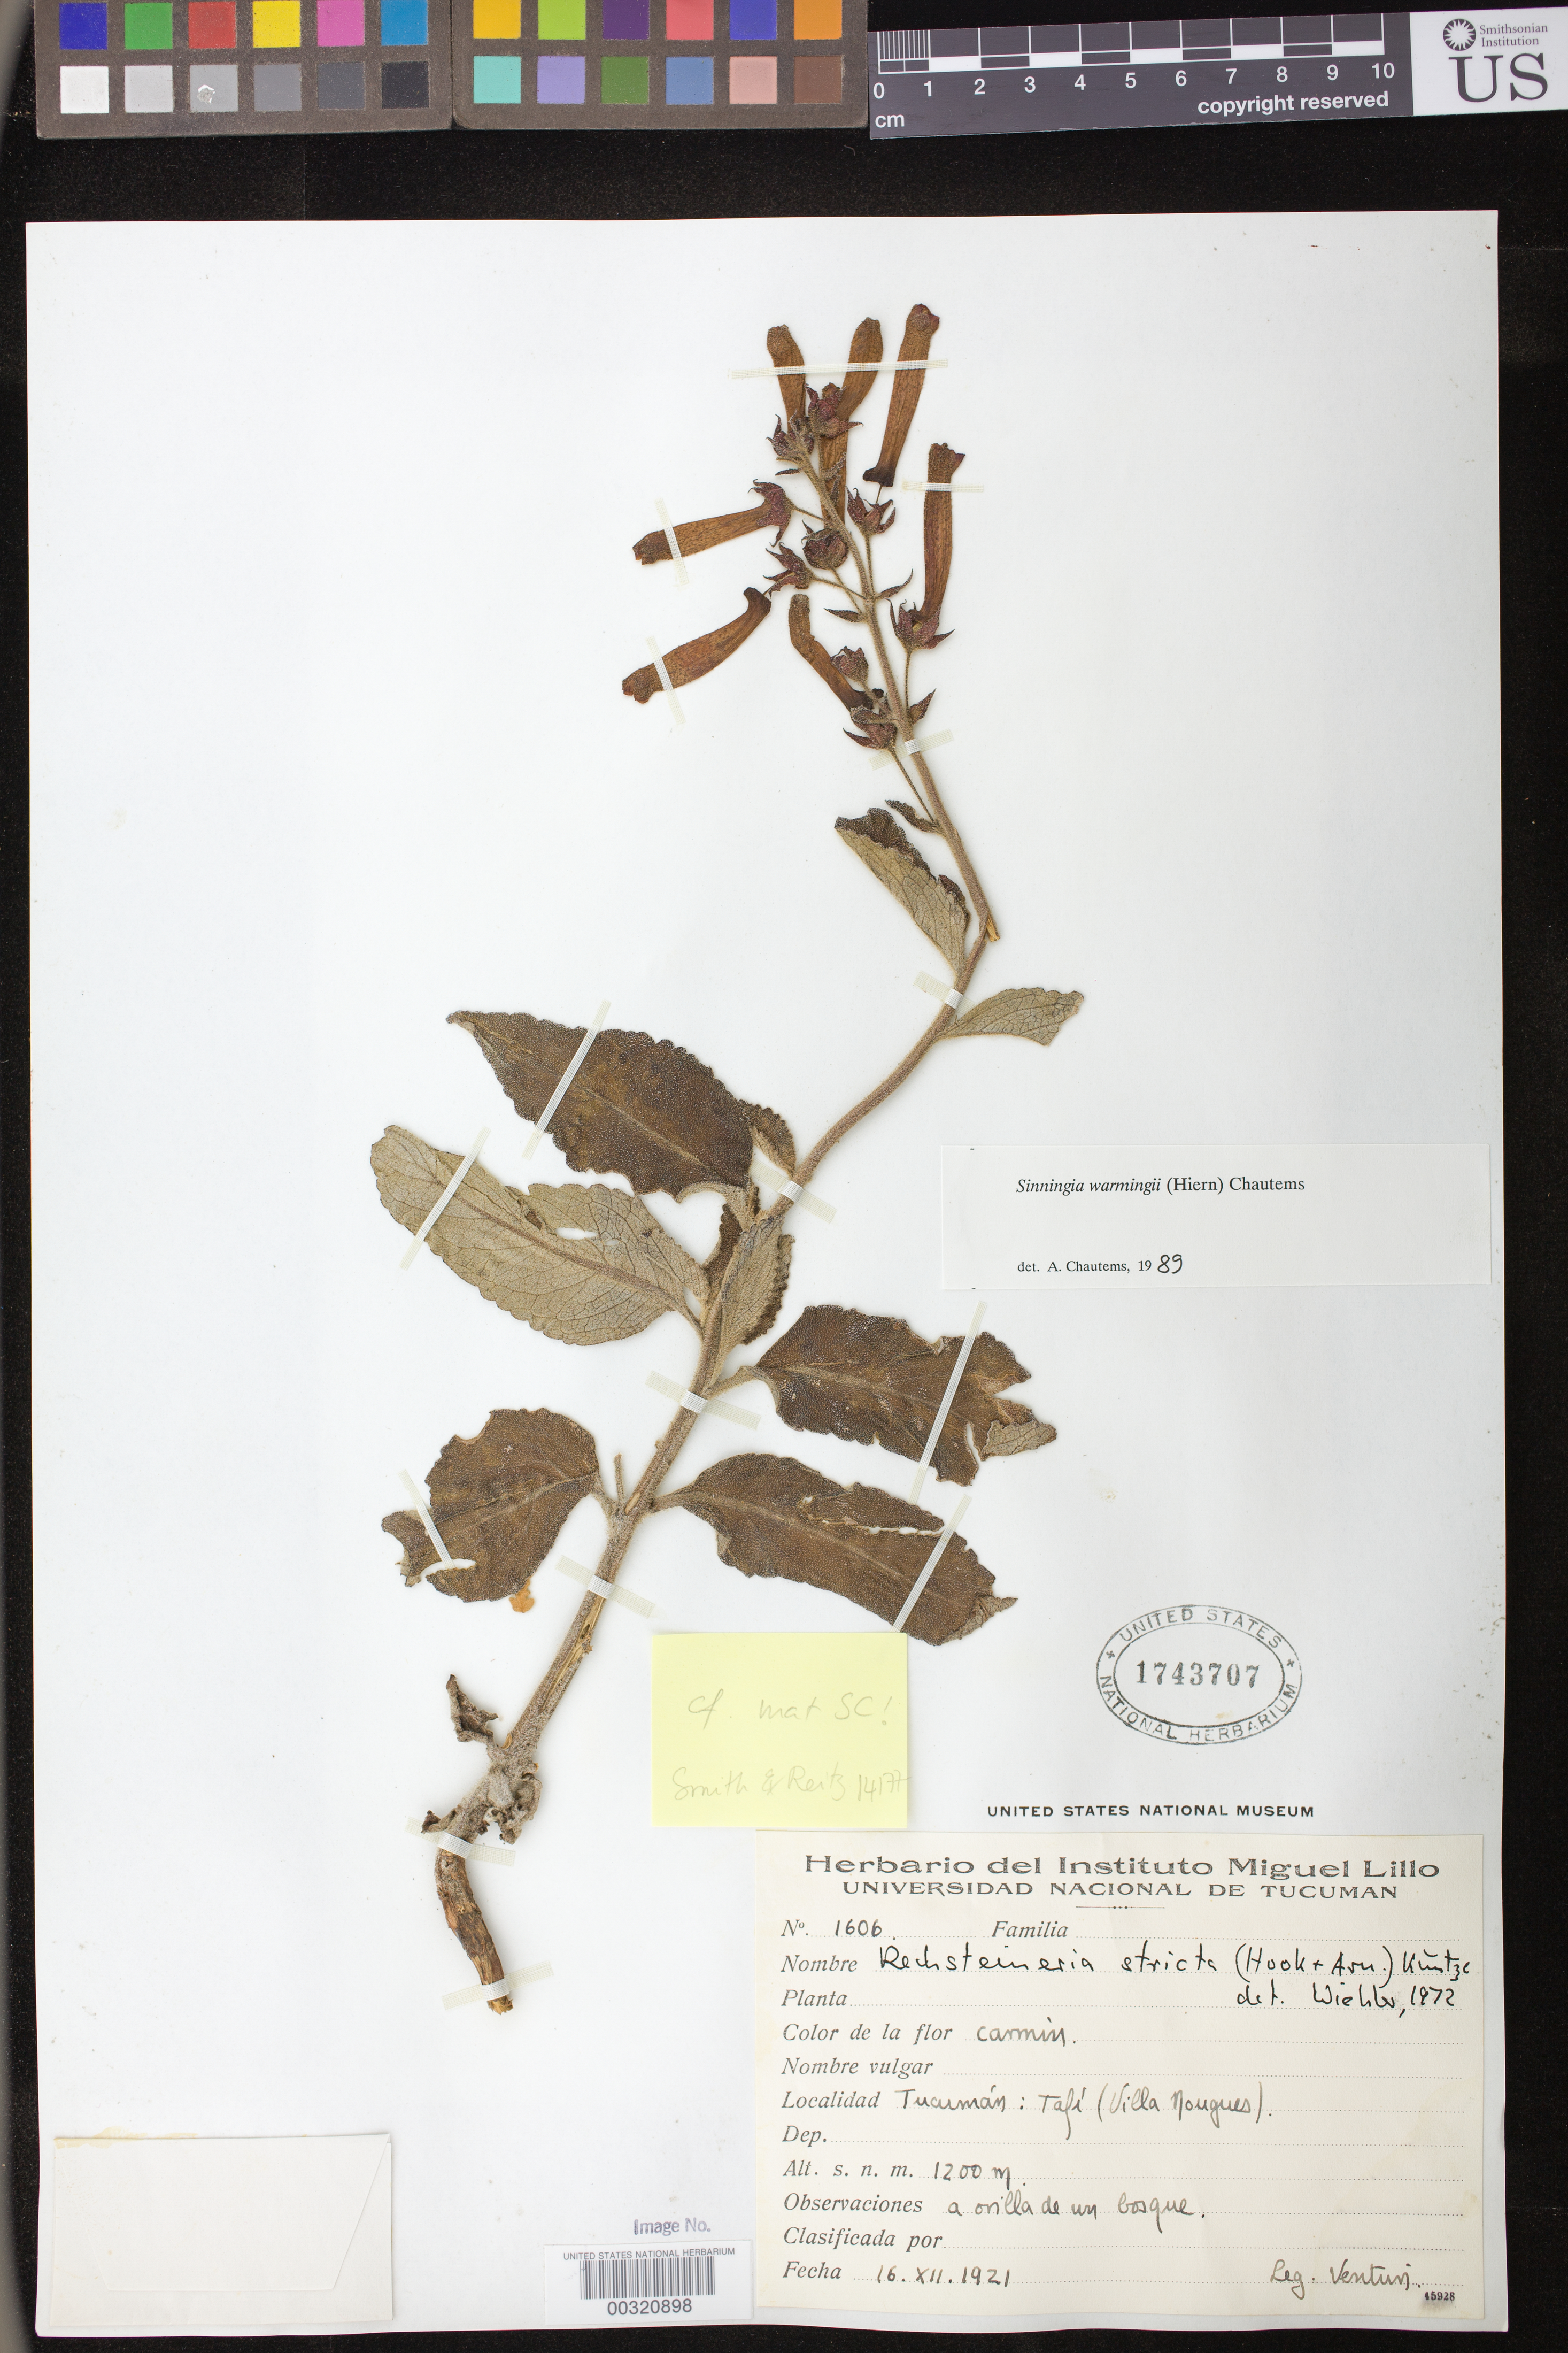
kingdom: Plantae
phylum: Tracheophyta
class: Magnoliopsida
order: Lamiales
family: Gesneriaceae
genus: Sinningia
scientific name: Sinningia warmingii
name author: (Hiern) Chautems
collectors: S. Venturi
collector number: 1606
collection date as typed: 16 Dec 1921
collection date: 1921-12-16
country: Argentina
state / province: Tucumán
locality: Dept. Tafi, Villa Nougues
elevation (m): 1200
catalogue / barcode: US 1743707